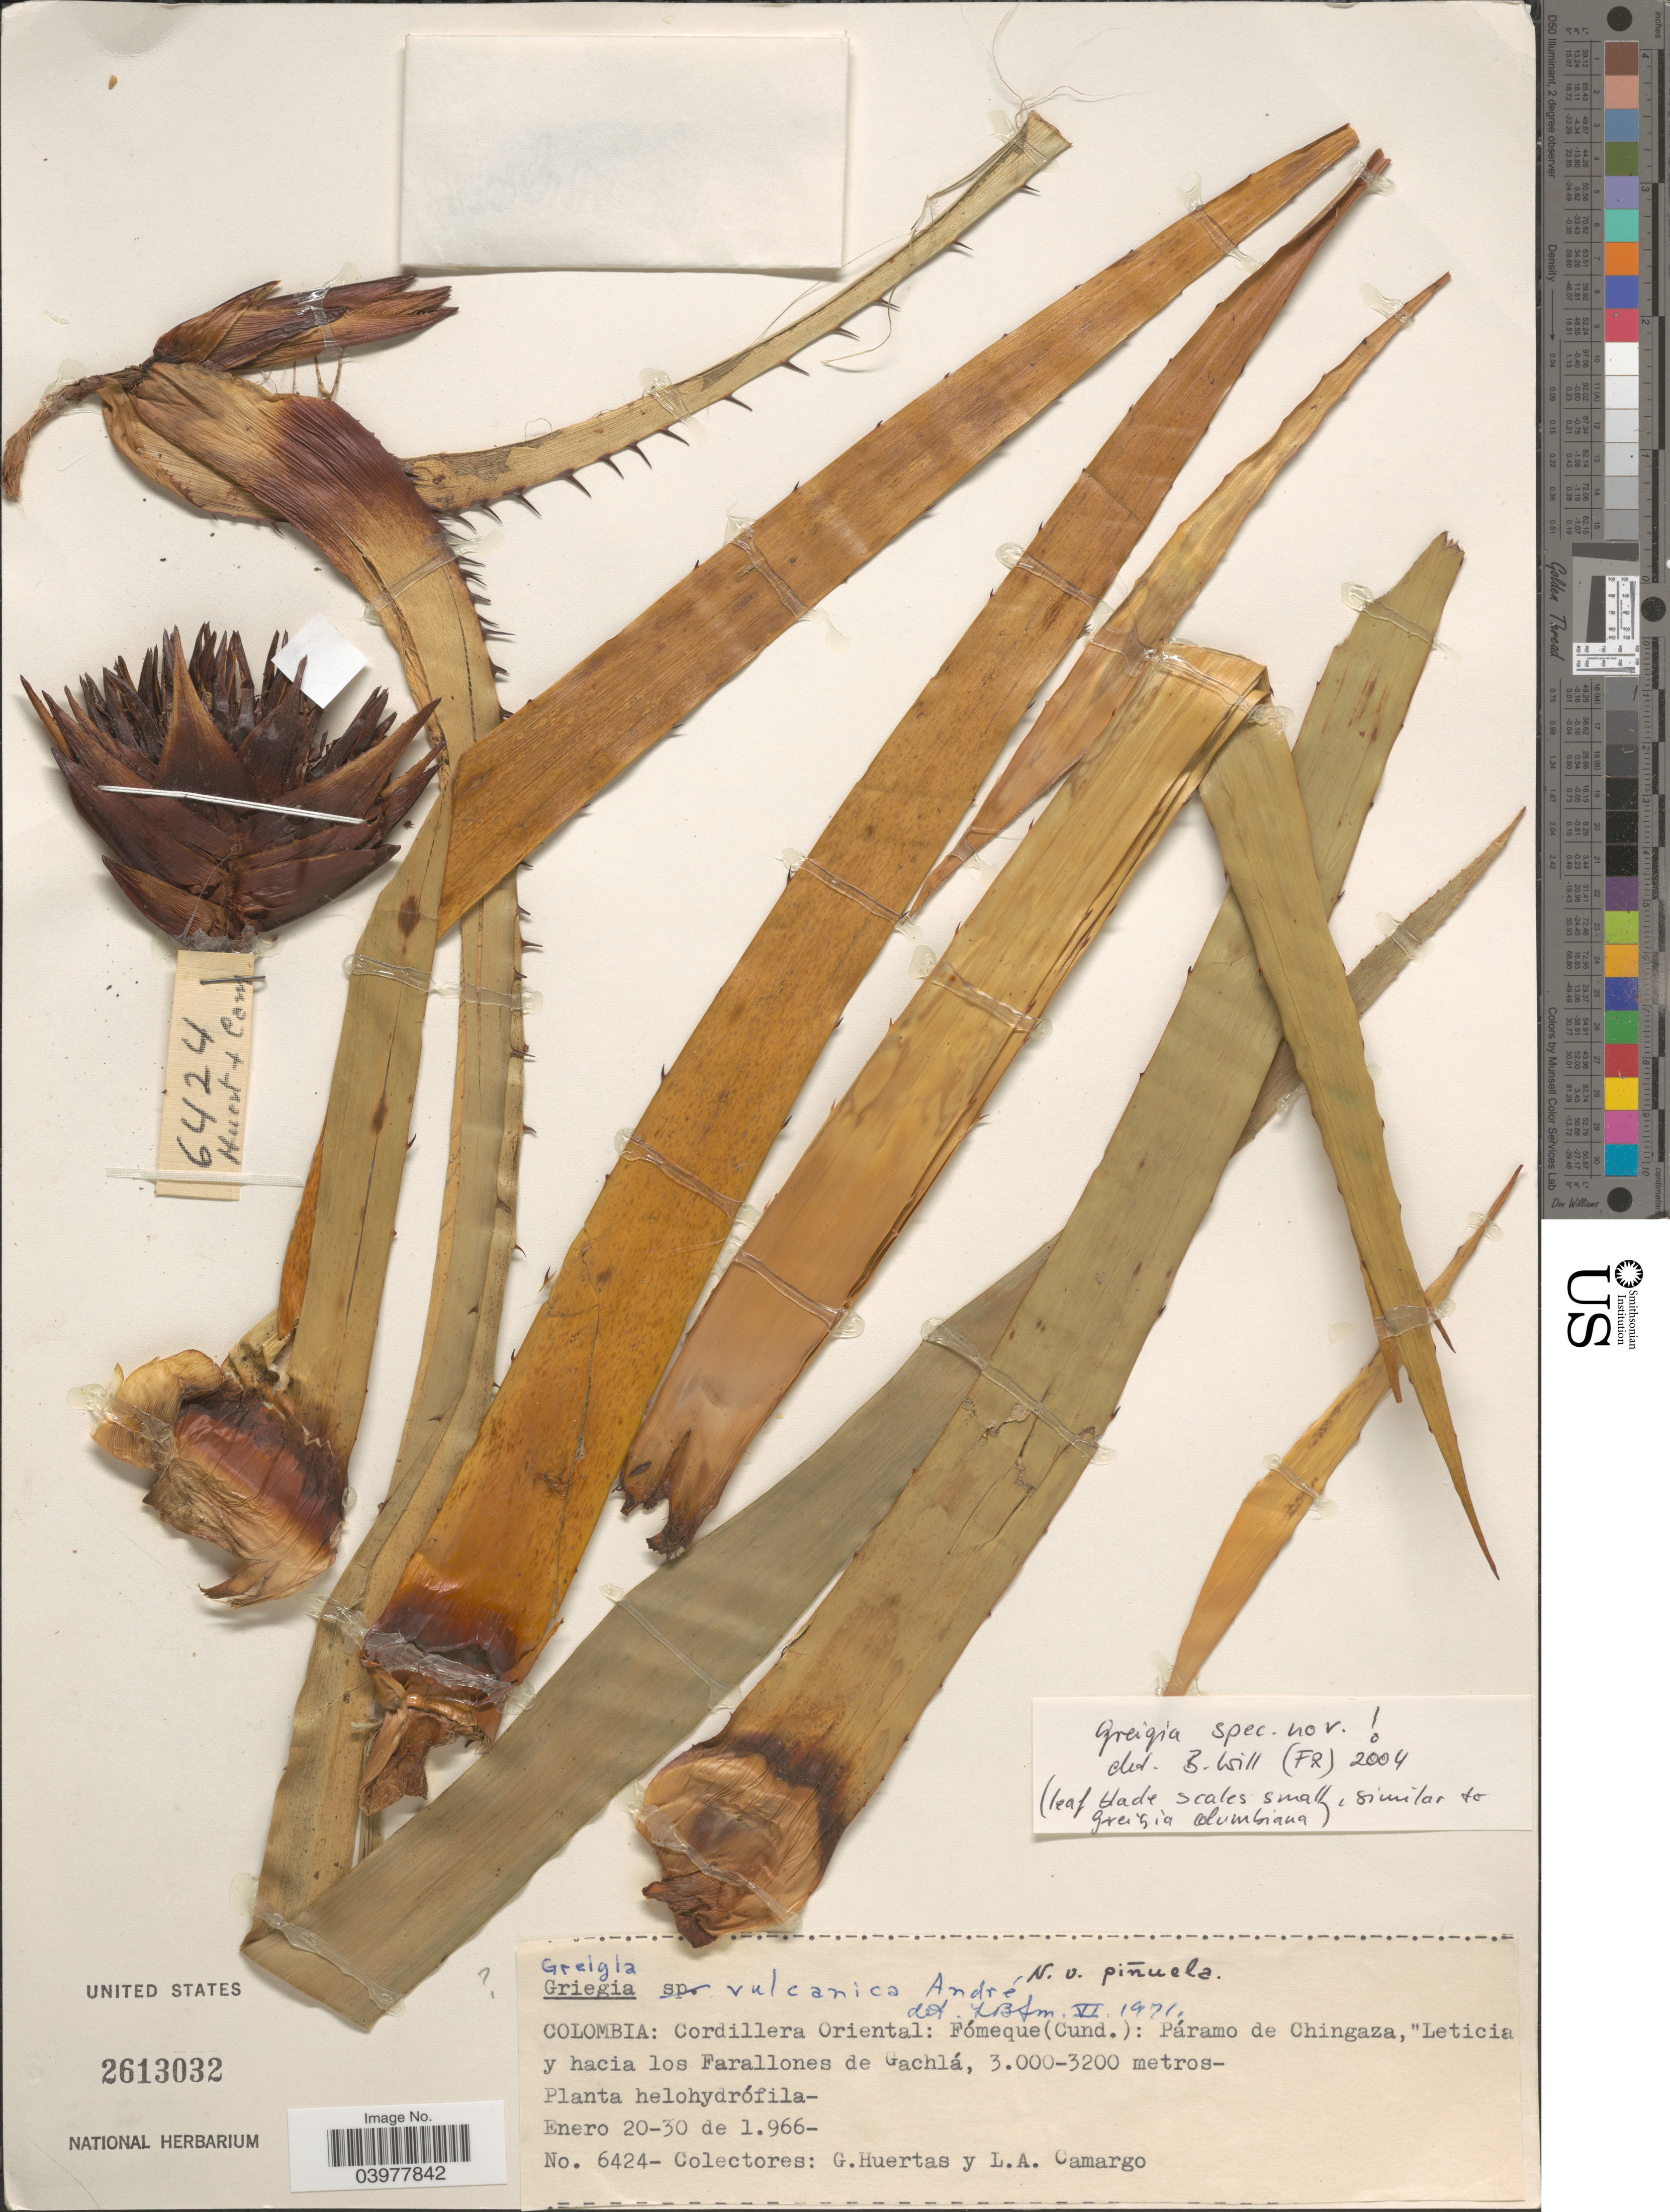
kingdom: Plantae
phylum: Tracheophyta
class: Liliopsida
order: Poales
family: Bromeliaceae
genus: Greigia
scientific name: Greigia sp.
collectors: G. Huertas & L. A. Camargo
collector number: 6424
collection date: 1966-01-20/1966-01-30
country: Colombia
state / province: Cundinamarca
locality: Cordillera Oriental: Fómeque: Páramo de Chingaza, Leticia y hacia los Farallones de Gachlá.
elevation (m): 3000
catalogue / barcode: US 2613032